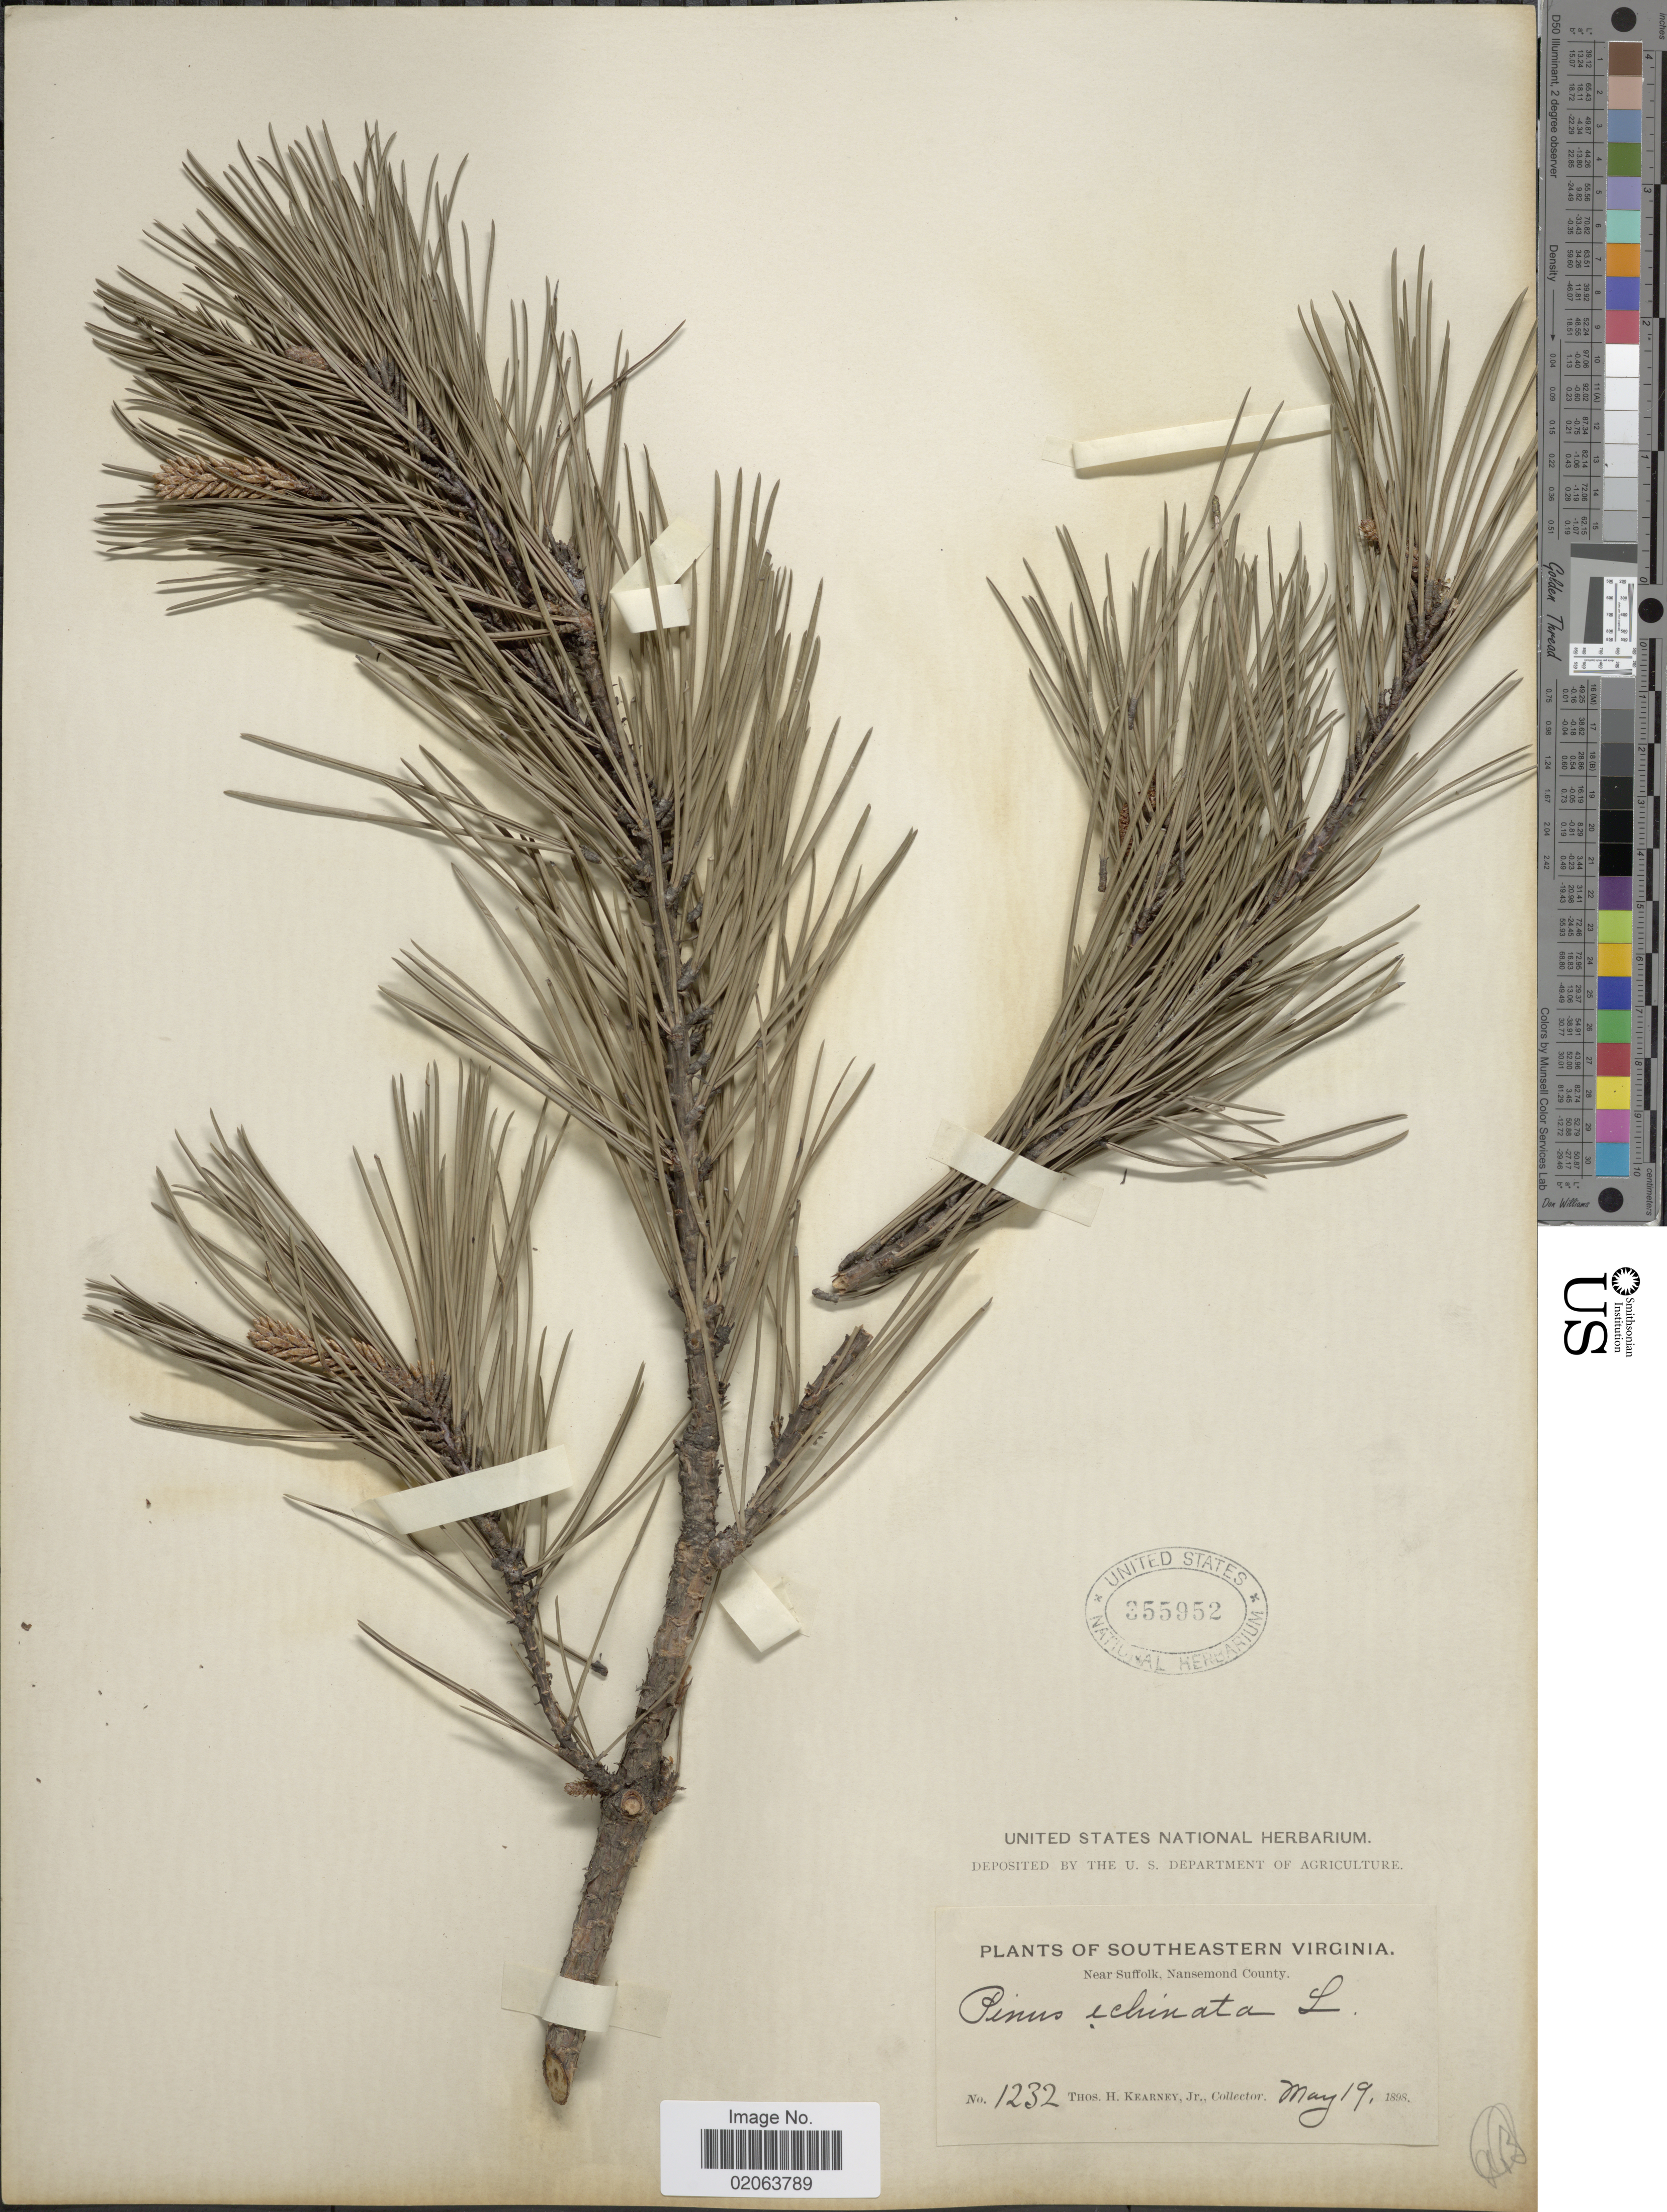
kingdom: Plantae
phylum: Tracheophyta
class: Pinopsida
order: Pinales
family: Pinaceae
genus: Pinus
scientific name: Pinus echinata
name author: Mill.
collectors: T. H. Kearney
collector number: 1232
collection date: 1898-05-19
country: United States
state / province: Virginia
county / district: City of Suffolk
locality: Southeastern Virginia. Near Suffolk, Nansemond County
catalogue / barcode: US 355952